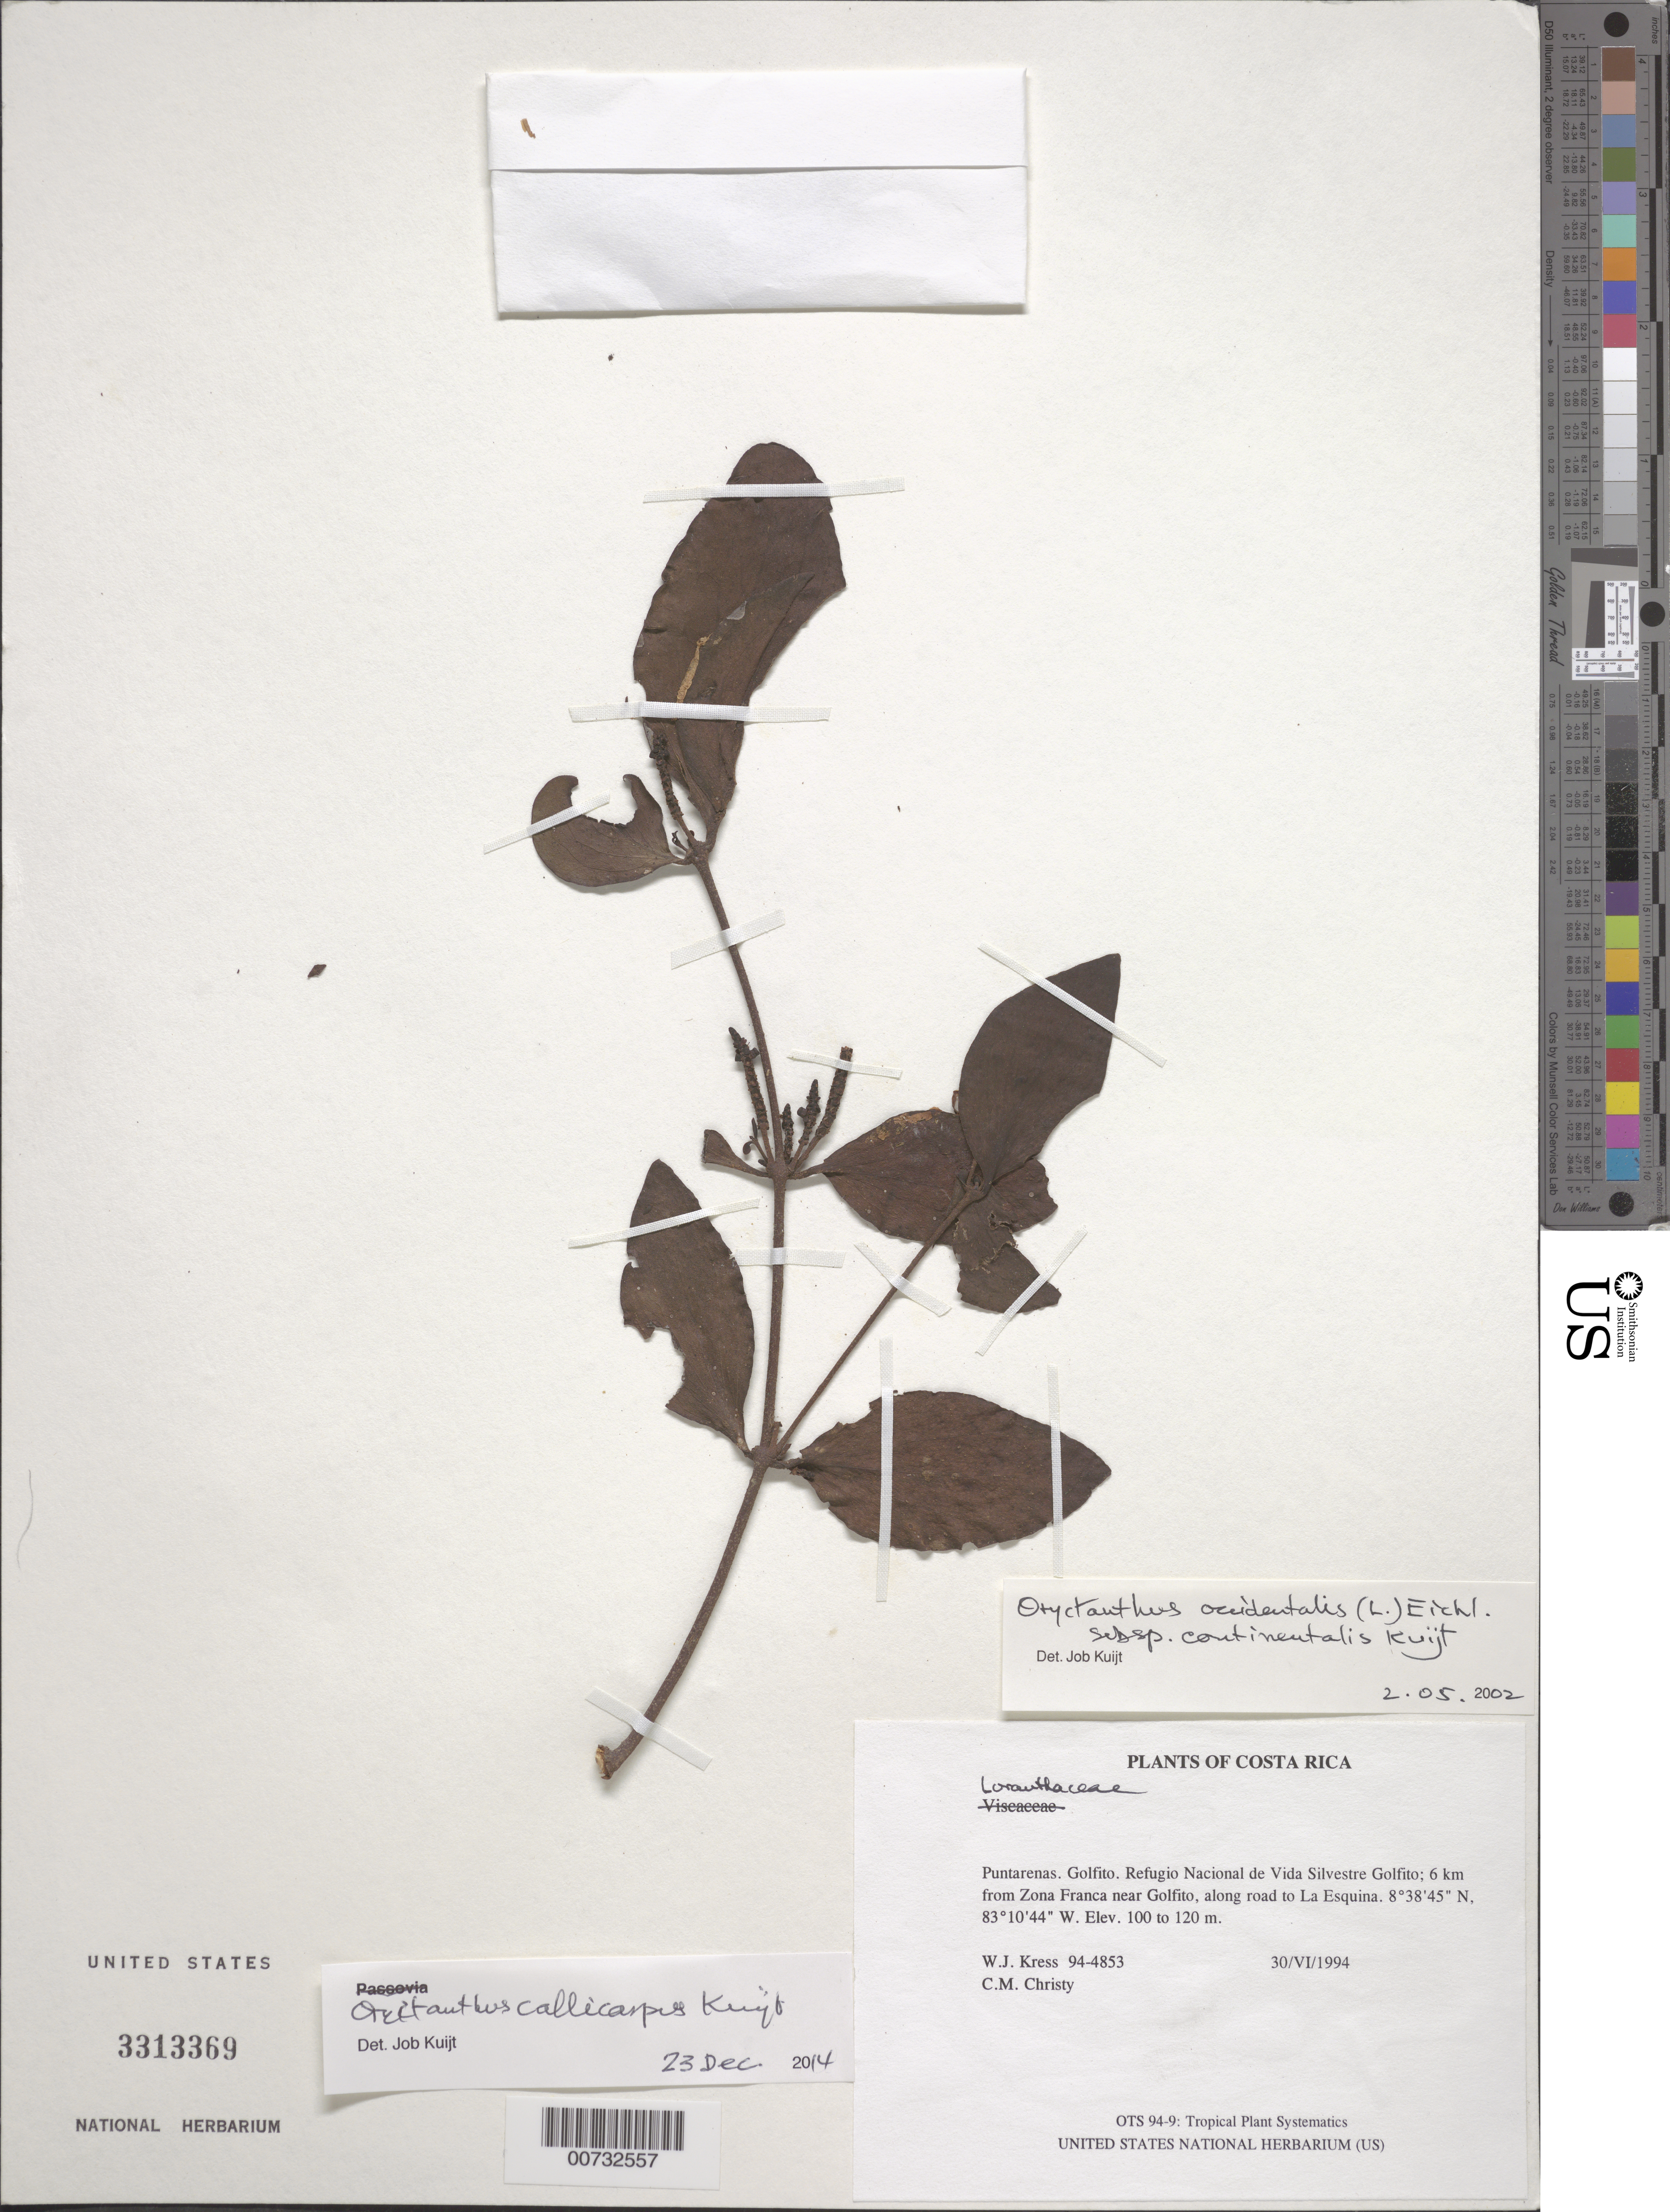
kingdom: Plantae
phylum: Tracheophyta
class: Magnoliopsida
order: Santalales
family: Loranthaceae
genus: Oryctanthus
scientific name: Oryctanthus occidentalis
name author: (L.) Eichler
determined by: Kuijt, Job, (CANADA)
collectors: W. J. Kress & C. M. Christy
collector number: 94-4853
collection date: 1994-06-30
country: Costa Rica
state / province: Puntarenas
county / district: Golfito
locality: Refugio Nacional de Vida Silvestre Golfito; 6 km from Zona Franca near Golfito, along road to La Esquina.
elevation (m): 100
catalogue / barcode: US 3313369